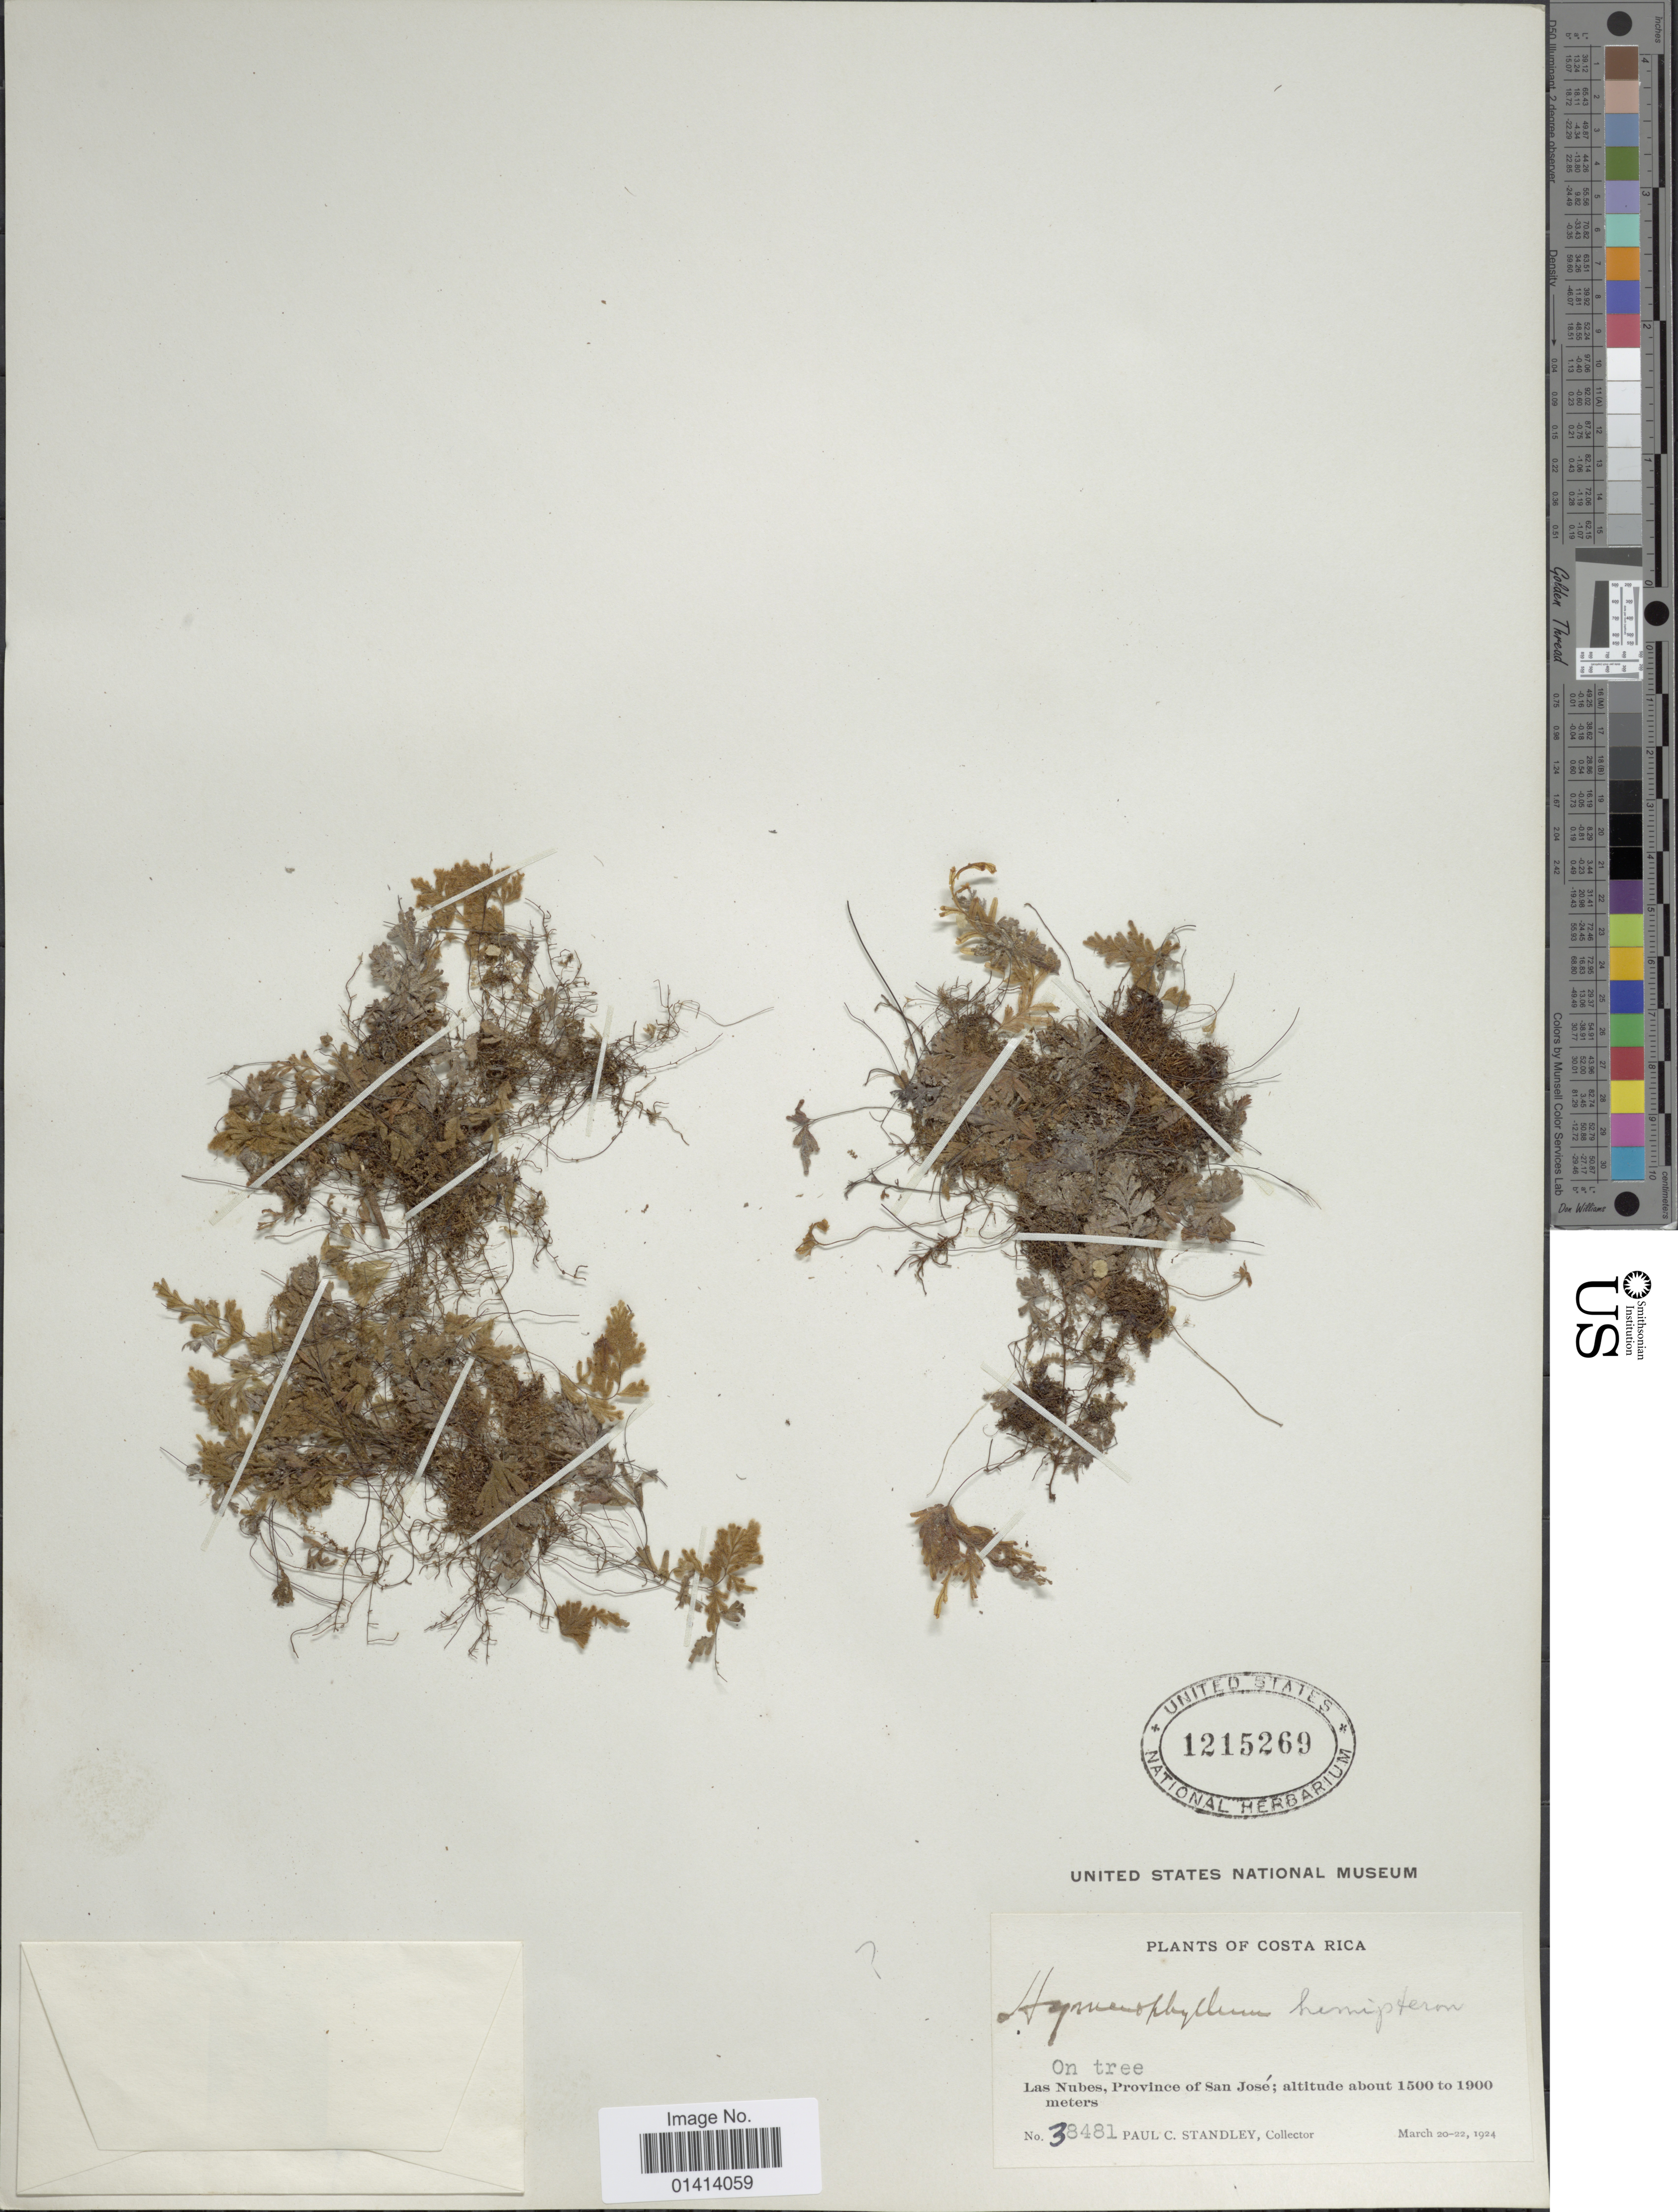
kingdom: Plantae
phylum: Tracheophyta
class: Polypodiopsida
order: Hymenophyllales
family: Hymenophyllaceae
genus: Hymenophyllum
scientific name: Hymenophyllum hemipteron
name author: Rosenst.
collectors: P. C. Standley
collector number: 38481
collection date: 1924-03-20/1924-03-22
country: Costa Rica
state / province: San José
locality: Las Nubes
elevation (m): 1500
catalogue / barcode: US 1215269